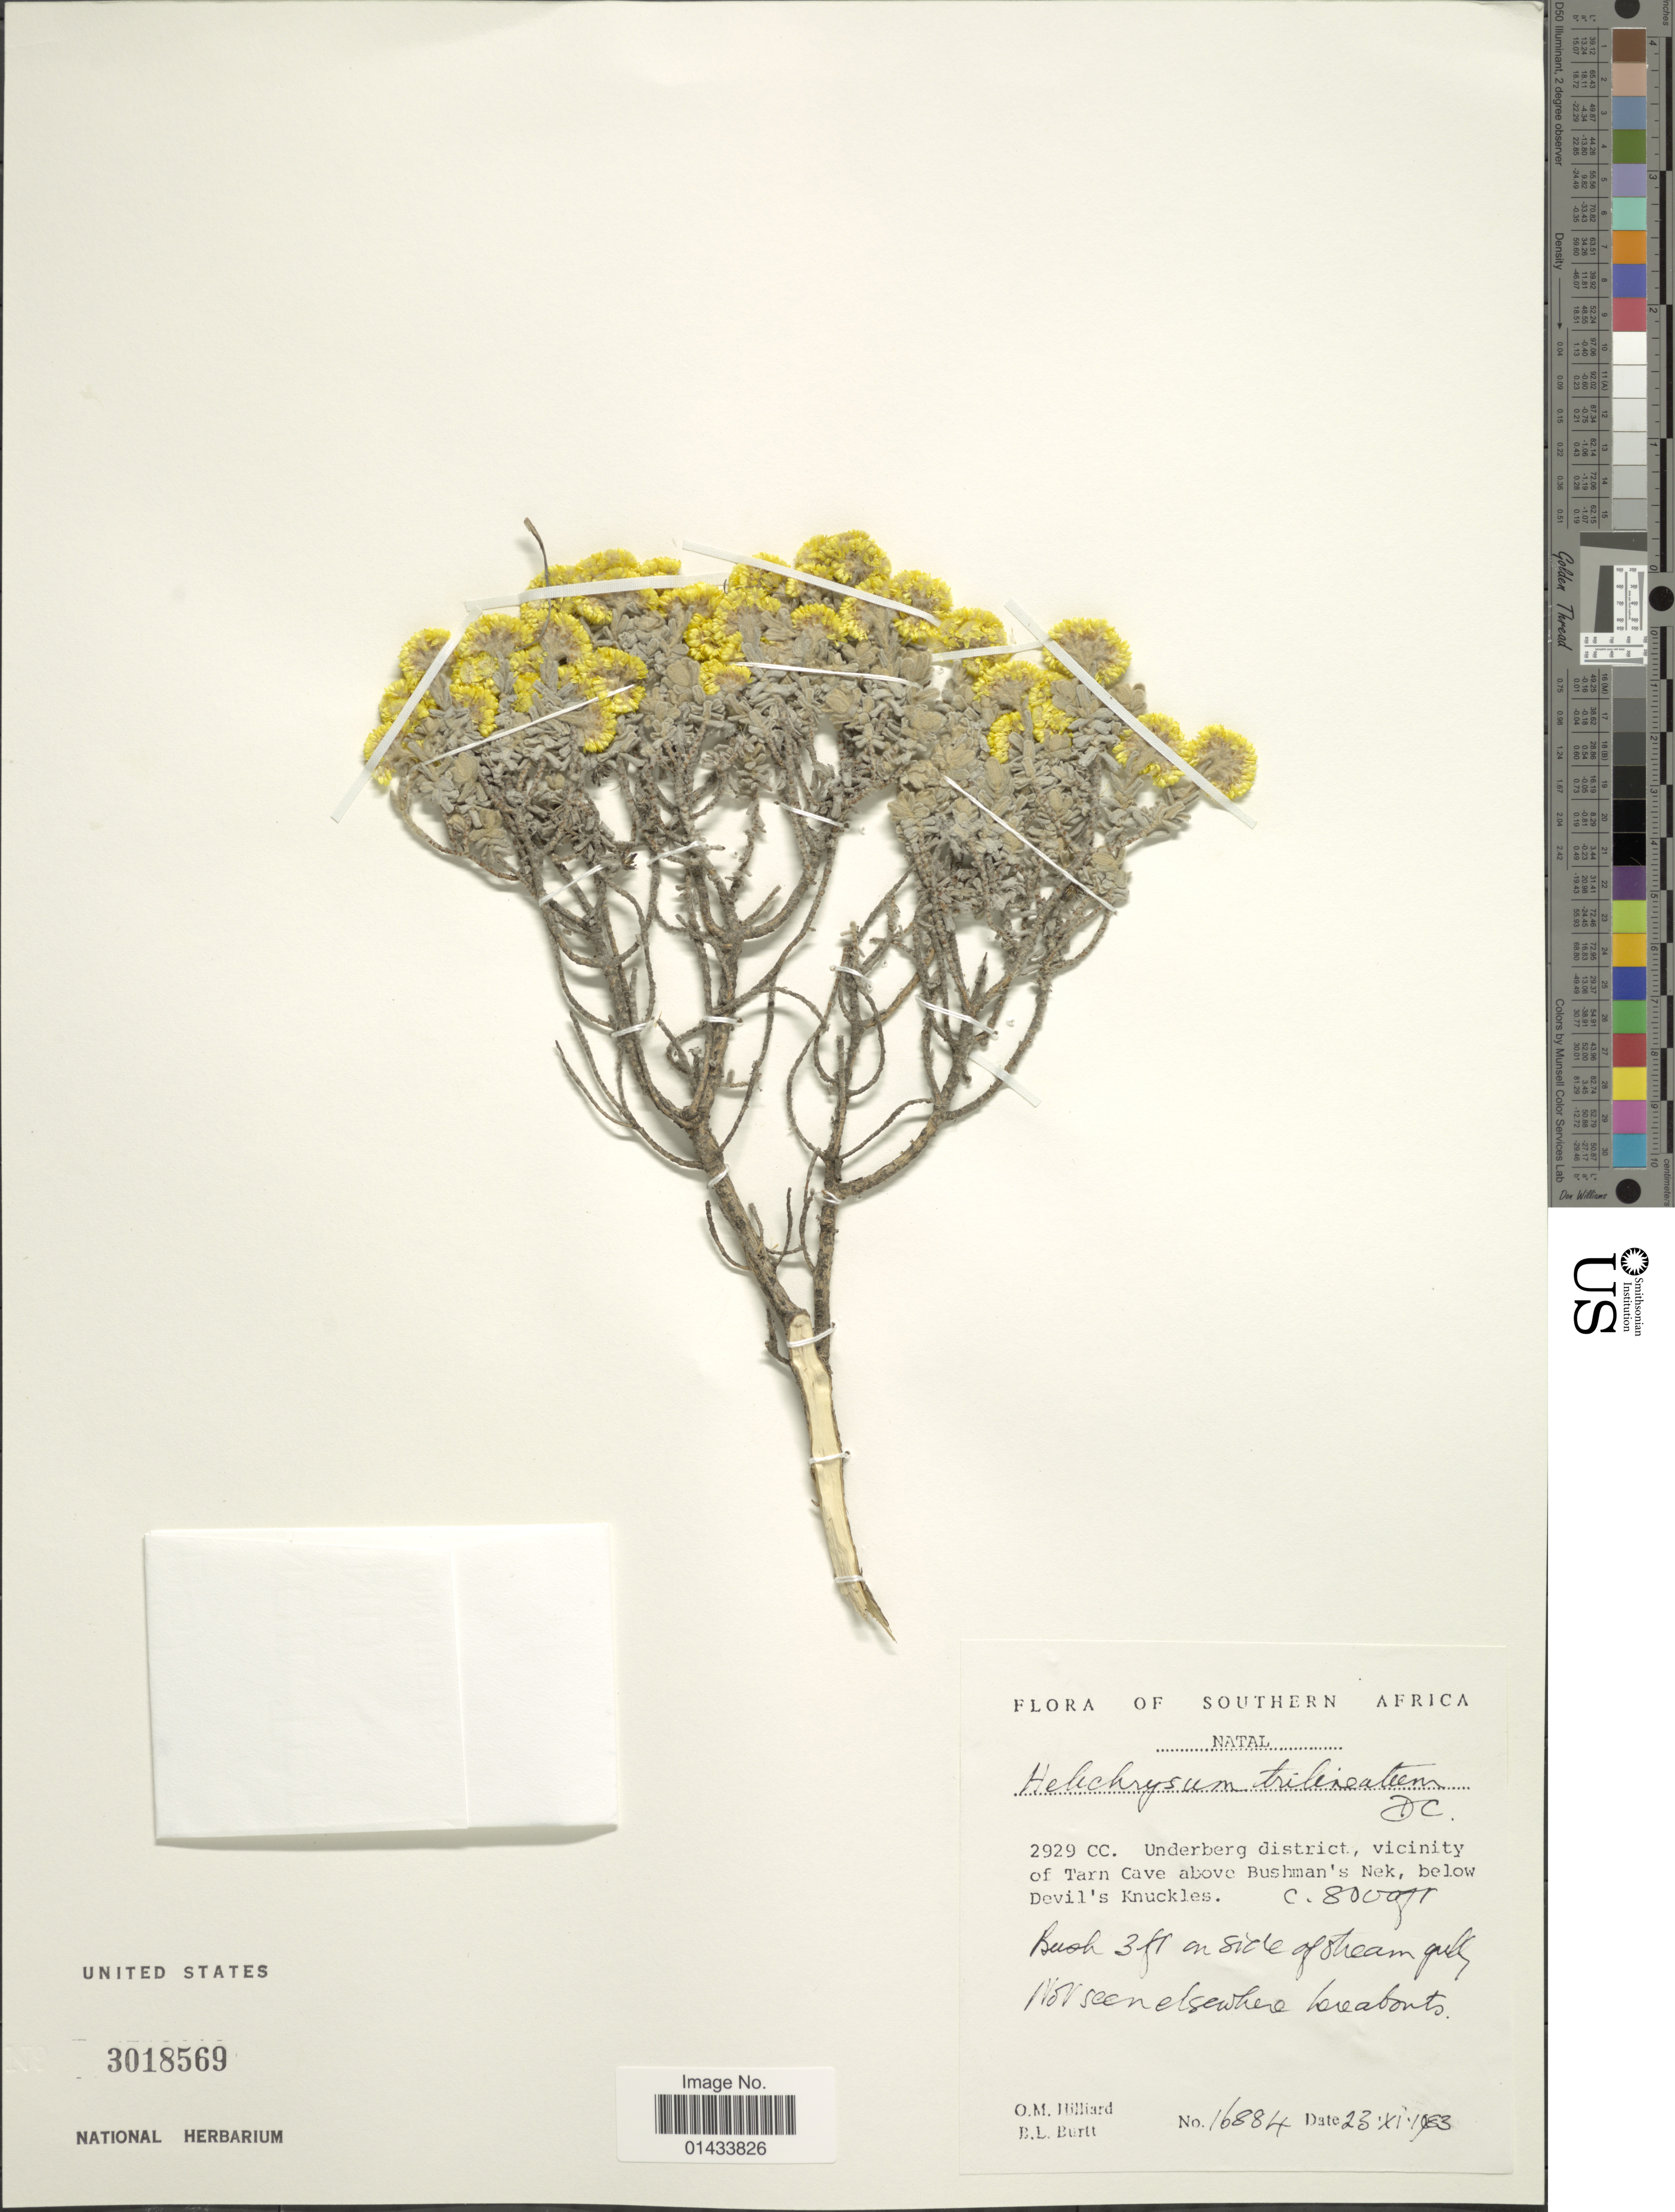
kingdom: Plantae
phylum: Tracheophyta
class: Magnoliopsida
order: Asterales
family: Asteraceae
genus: Helichrysum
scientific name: Helichrysum trilineatum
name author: DC.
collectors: O. M. Hilliard & B. L. Burtt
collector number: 16884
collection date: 1983-11-23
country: South Africa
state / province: KwaZulu-Natal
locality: Natal, 2929 CC, Underberg district, vicinity of Tarn Cave above Bushman's Nek, below Devil's Knuckles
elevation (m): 2438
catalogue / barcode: US 3018569